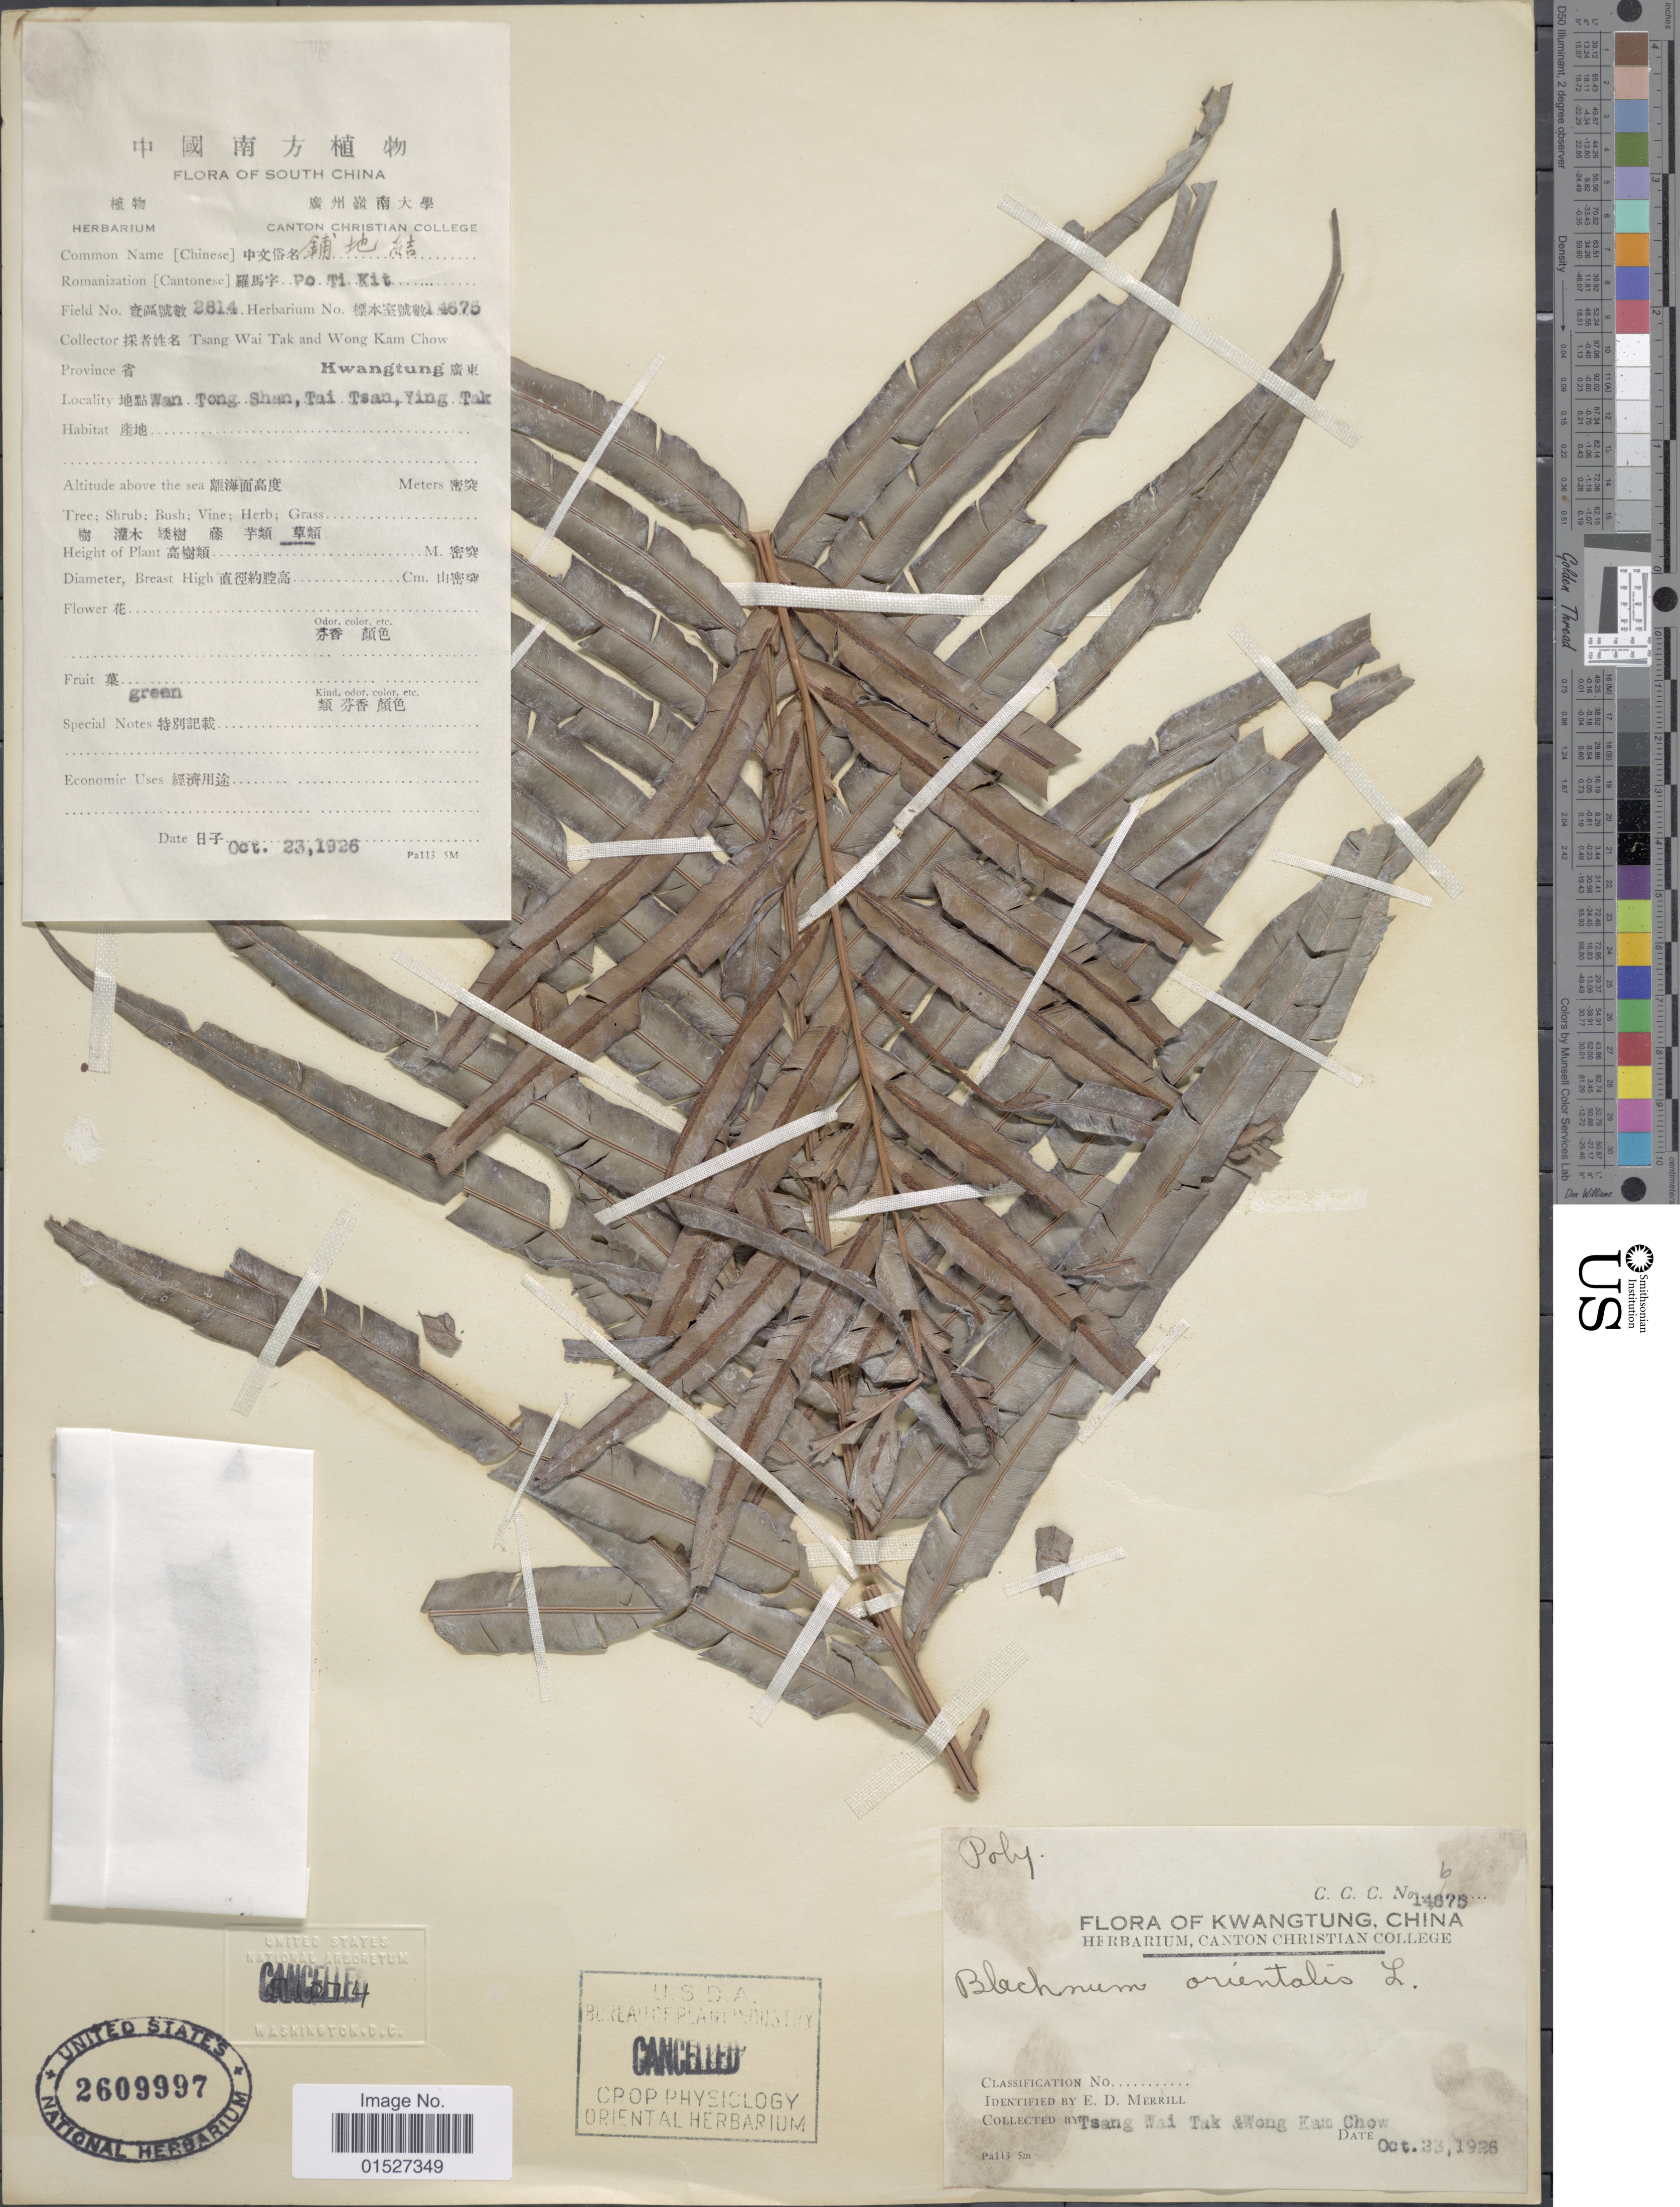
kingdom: Plantae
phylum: Tracheophyta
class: Polypodiopsida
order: Polypodiales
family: Blechnaceae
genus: Blechnum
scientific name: Blechnum orientale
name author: L.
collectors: W. T. Tsang & W. Chow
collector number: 4675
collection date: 1926-10-23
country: China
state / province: Guangdong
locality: Province Kwangtung. Wan Tong Shan, Tai Tsan, Ying Tak.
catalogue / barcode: US 2609997